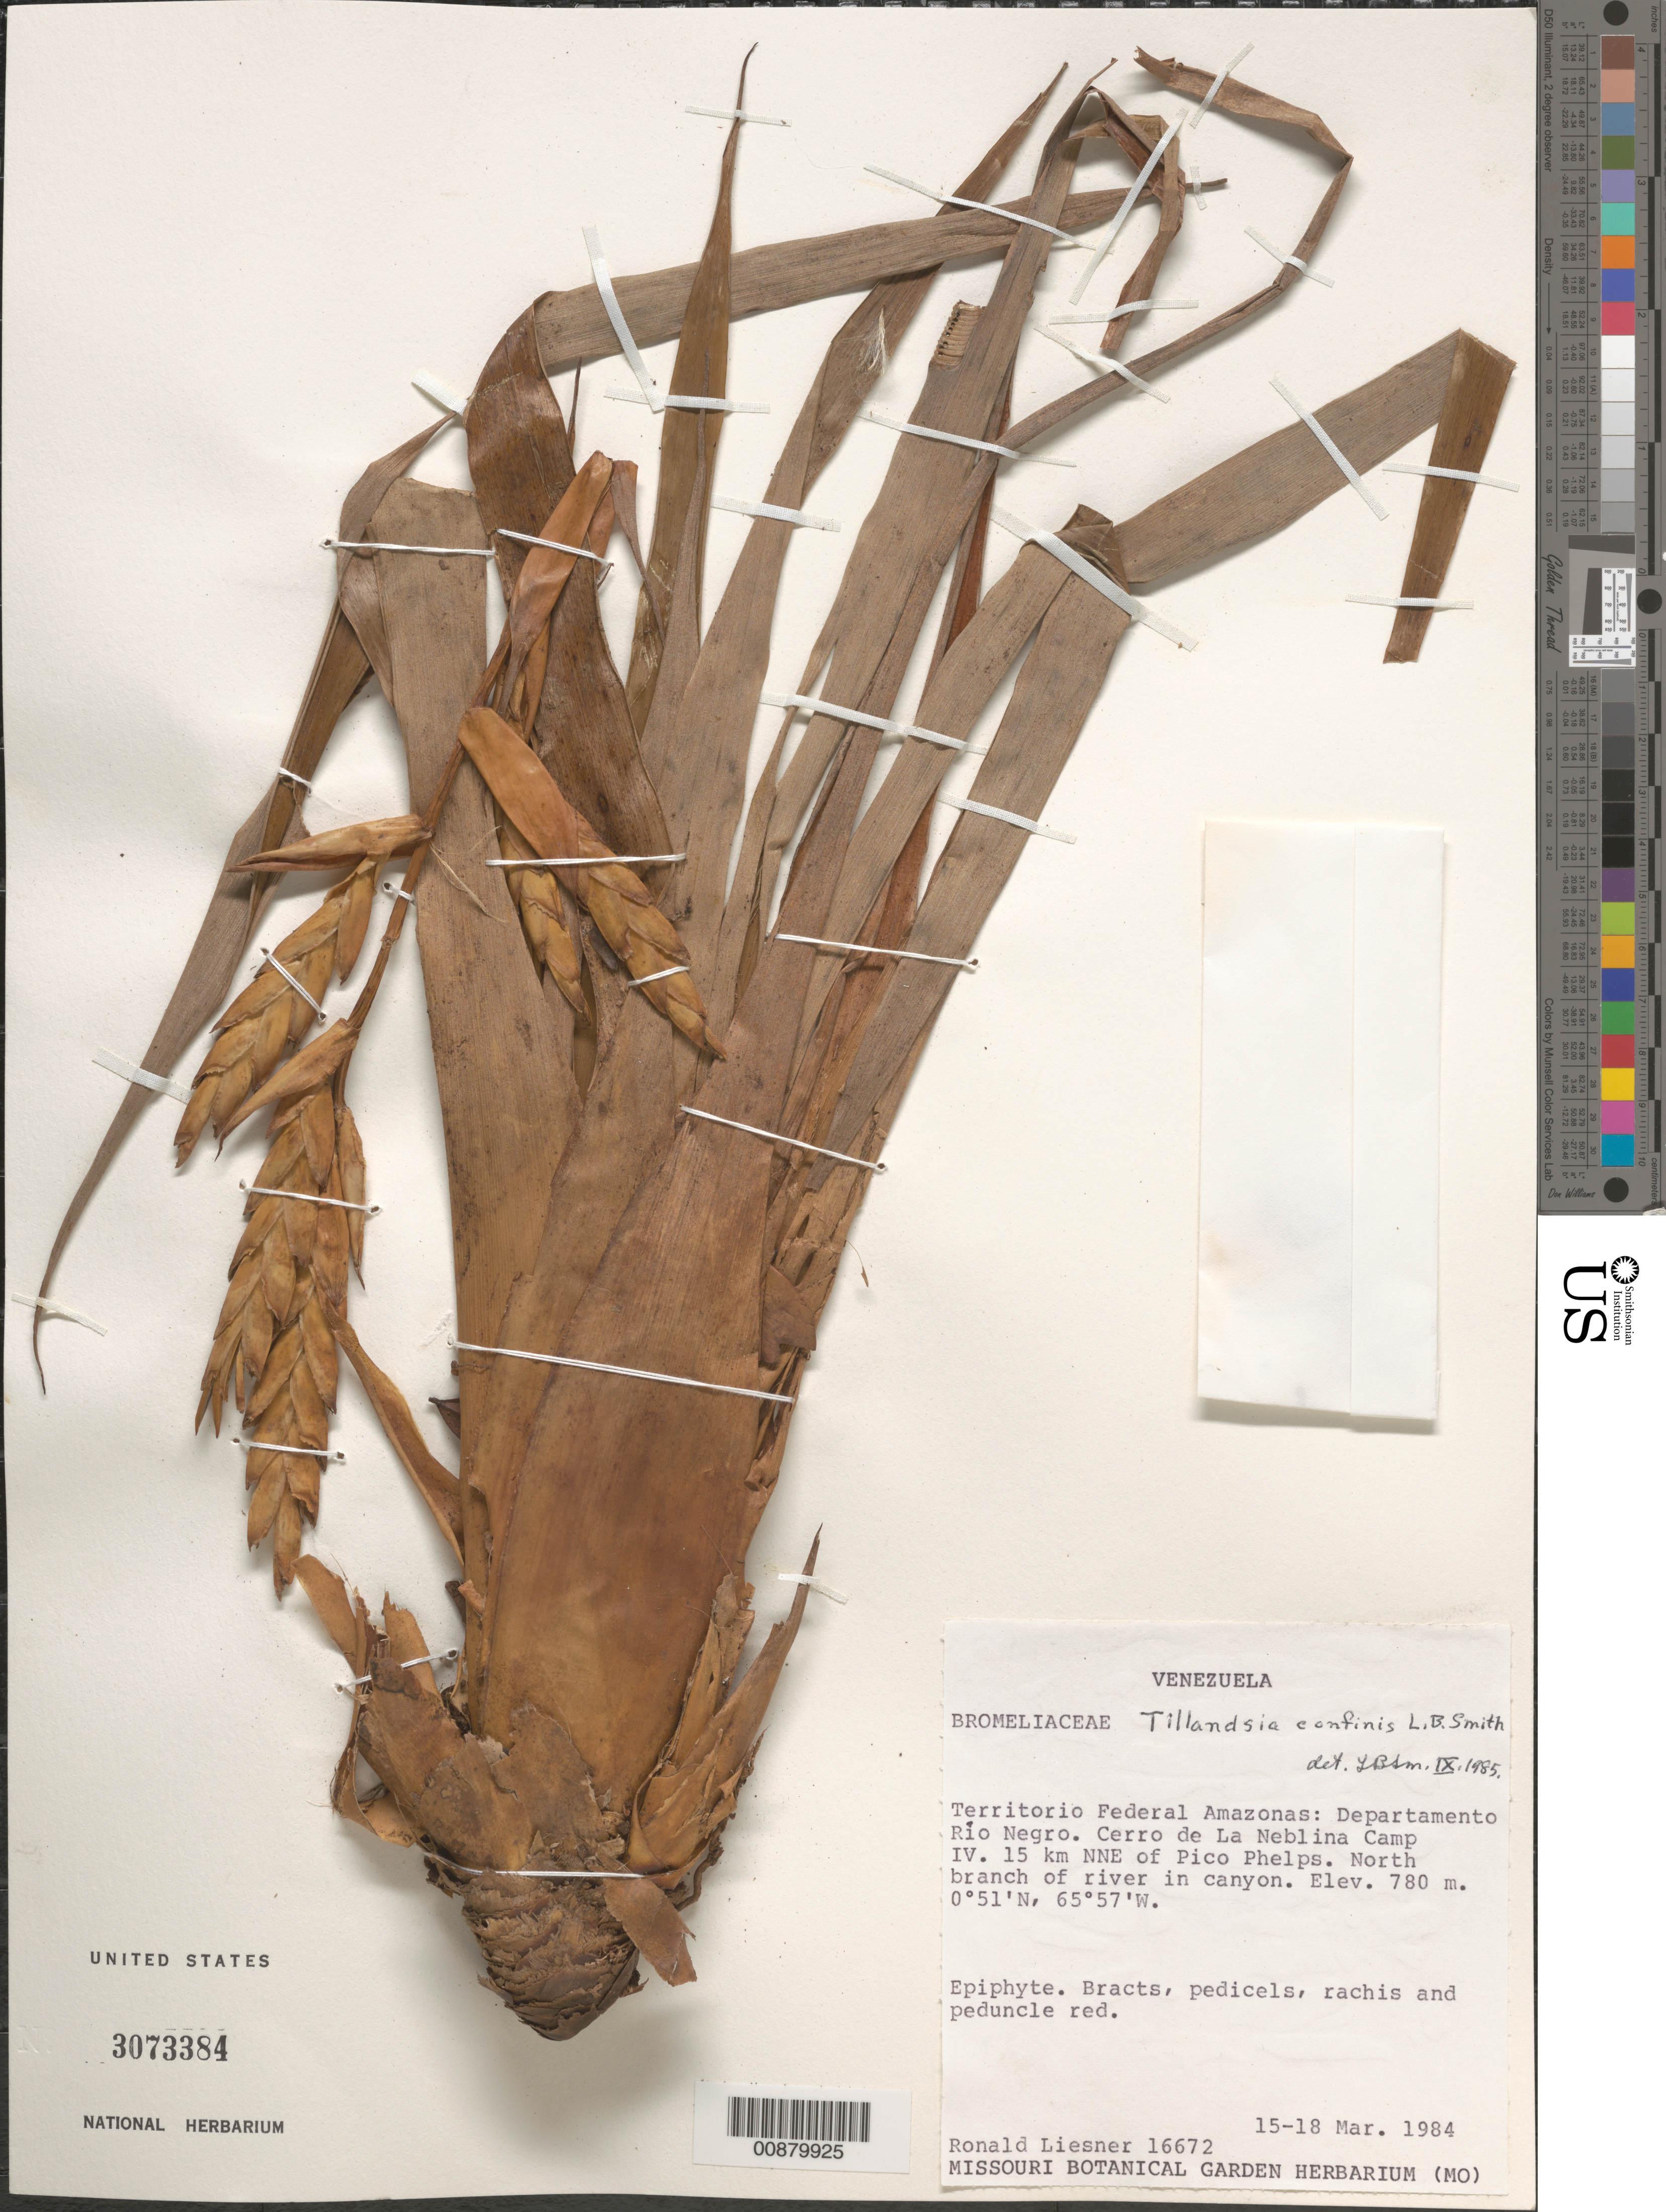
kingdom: Plantae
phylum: Tracheophyta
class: Liliopsida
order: Poales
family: Bromeliaceae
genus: Tillandsia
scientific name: Tillandsia confinis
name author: L.B. Sm.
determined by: Smith, Lyman B., (US), NMNH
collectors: R. L. Liesner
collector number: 16672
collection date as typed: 15-Mar-84 to 18-Mar-84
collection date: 1984-03-15/1984-03-18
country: Venezuela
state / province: Amazonas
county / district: Río Negro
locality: Cerro de La Neblina Camp IV, 15 km NNE of Pico Phelps, north branch of river in canyon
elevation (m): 780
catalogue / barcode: US 3073384